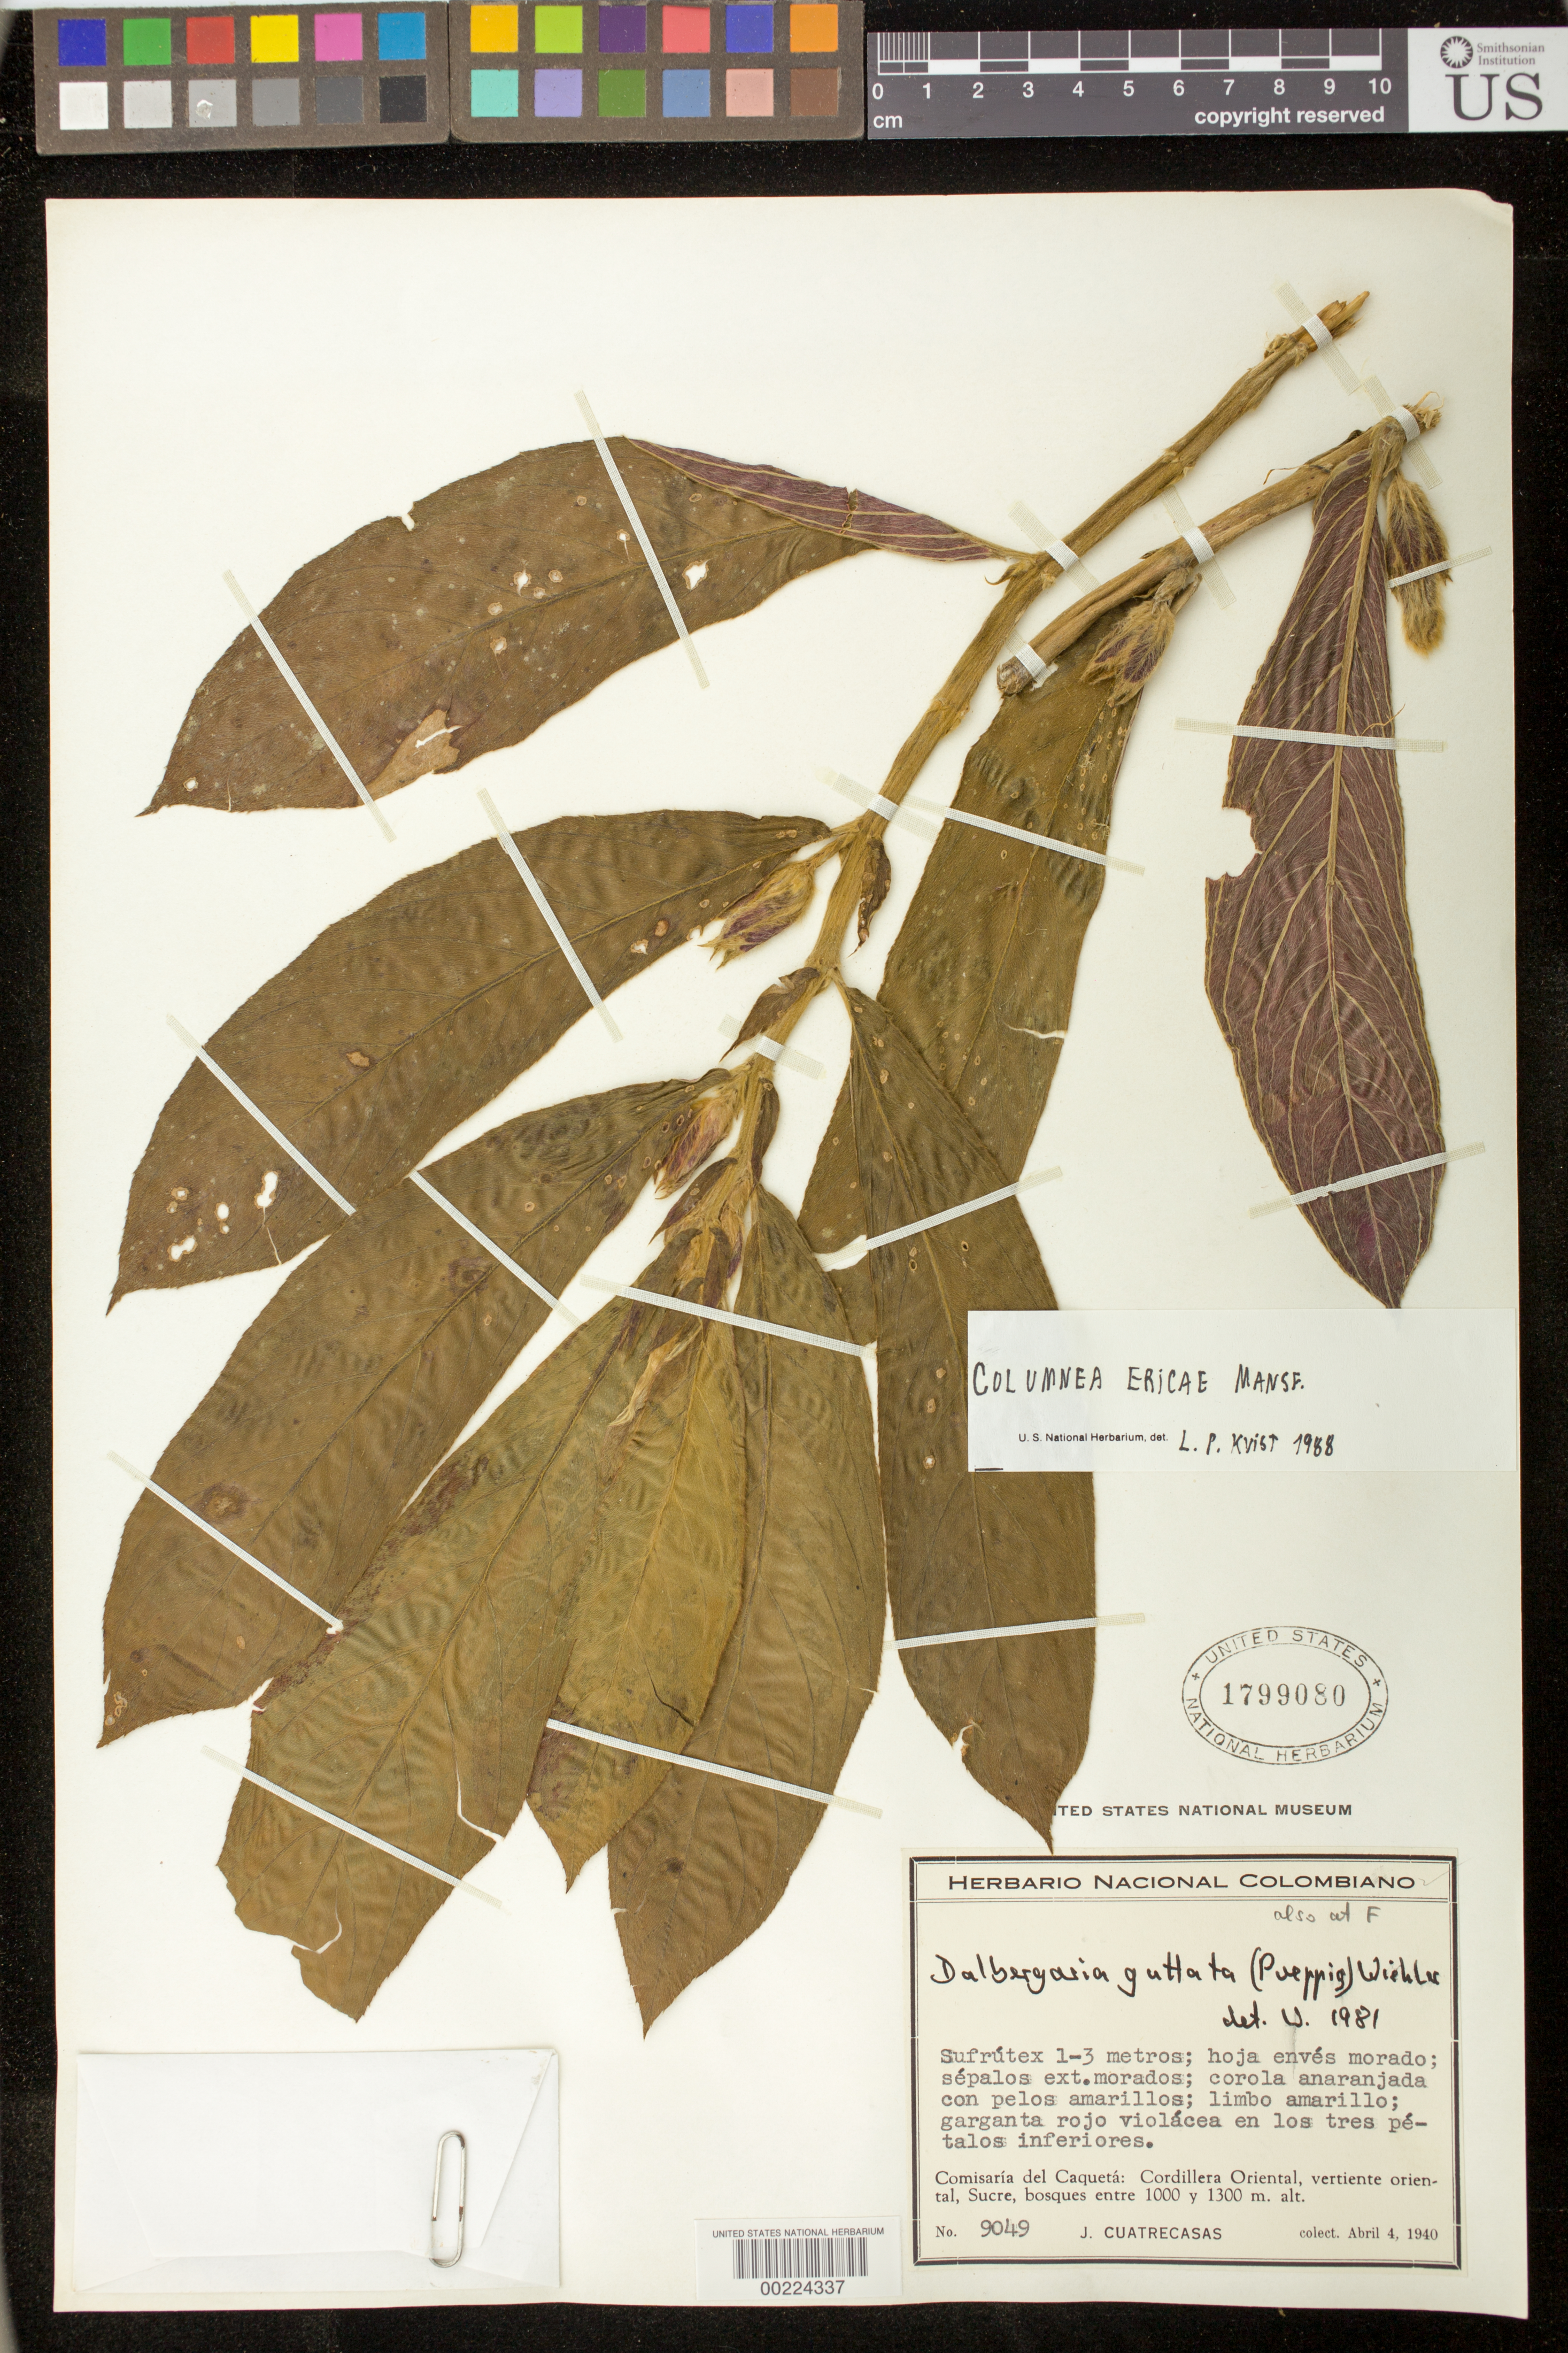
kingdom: Plantae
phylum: Tracheophyta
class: Magnoliopsida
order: Lamiales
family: Gesneriaceae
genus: Columnea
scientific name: Columnea ericae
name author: Mansf.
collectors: J. Cuatrecasas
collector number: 9049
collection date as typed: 04 Apr 1940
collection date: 1940-04-04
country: Colombia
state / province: Caquetá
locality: Cordillera Oriental, eastern slope, Sucre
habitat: Forests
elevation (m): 1000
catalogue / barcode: US 1799080